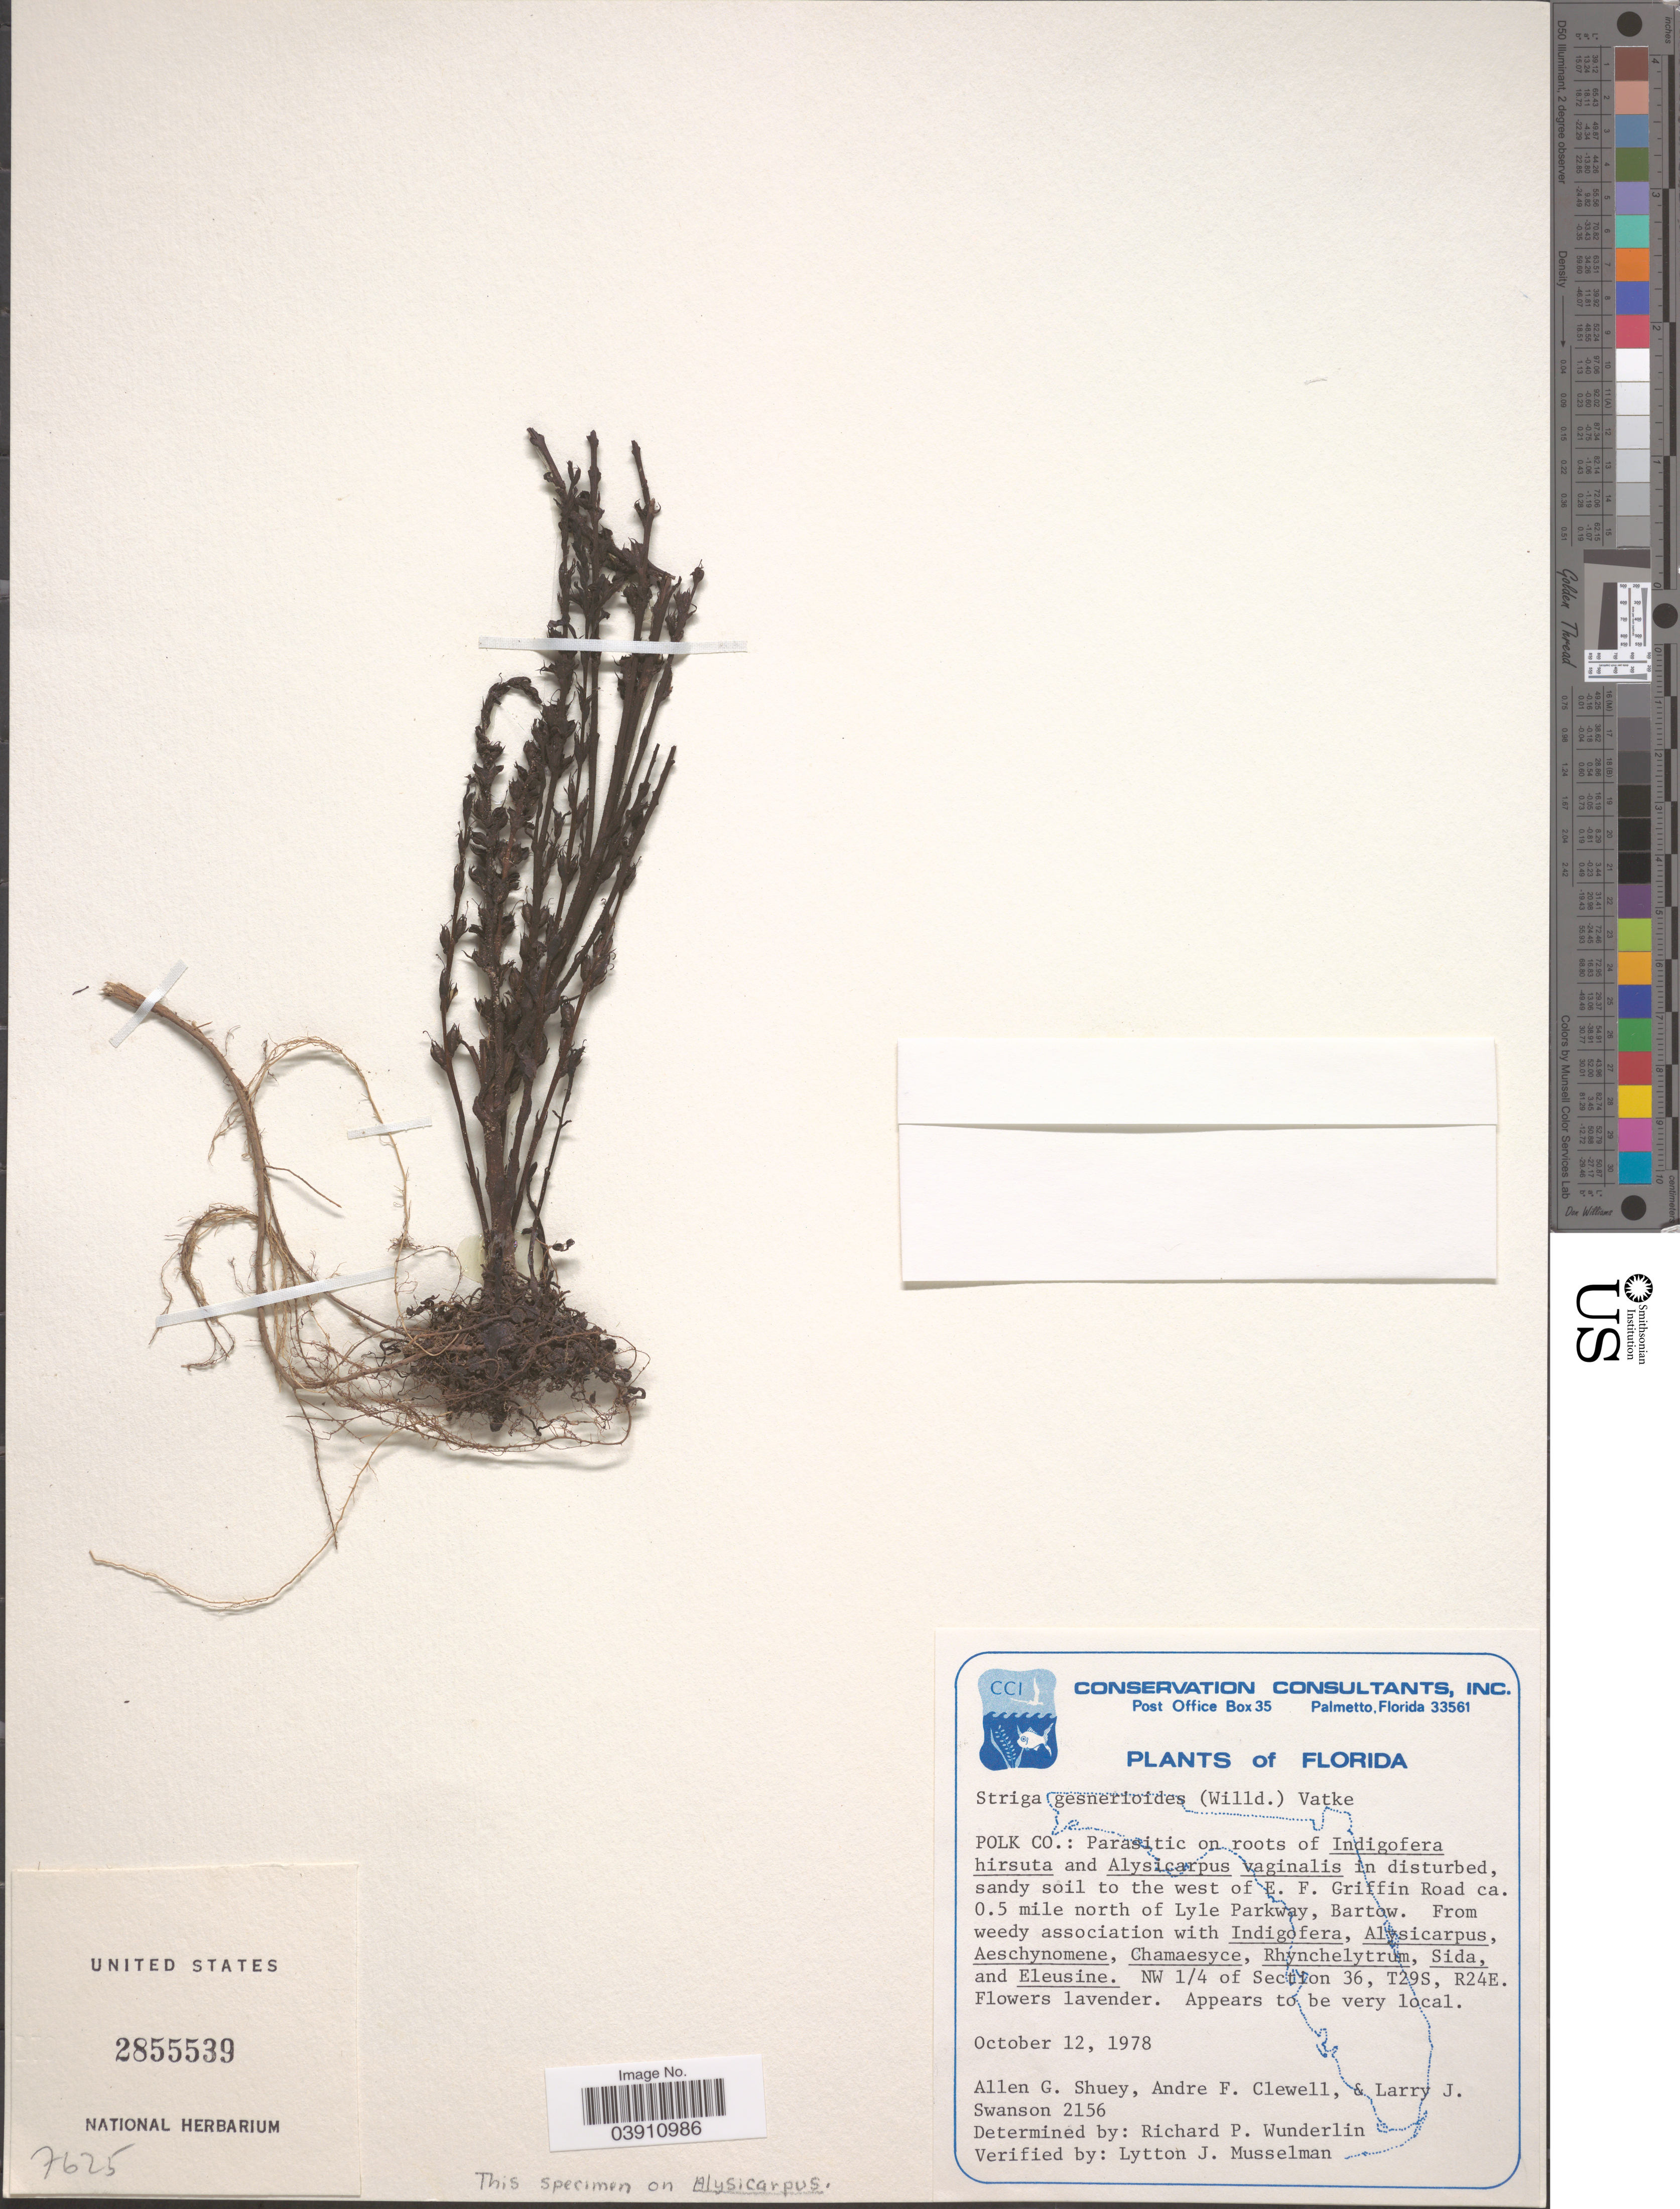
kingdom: Plantae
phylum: Tracheophyta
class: Magnoliopsida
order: Lamiales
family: Orobanchaceae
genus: Striga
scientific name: Striga gesnerioides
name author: (Willd.) Vatke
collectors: A. Shuey, A. Clewell & L. Swanson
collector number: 2156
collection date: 1978-10-12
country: United States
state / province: Florida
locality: Polk Co.: To the west of E. F. Griffin Road ca. 0.5 miles north of Lyle Parkway, Bartrow. NW ¼ of Section 36, T29S, R24E.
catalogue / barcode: US 2855539